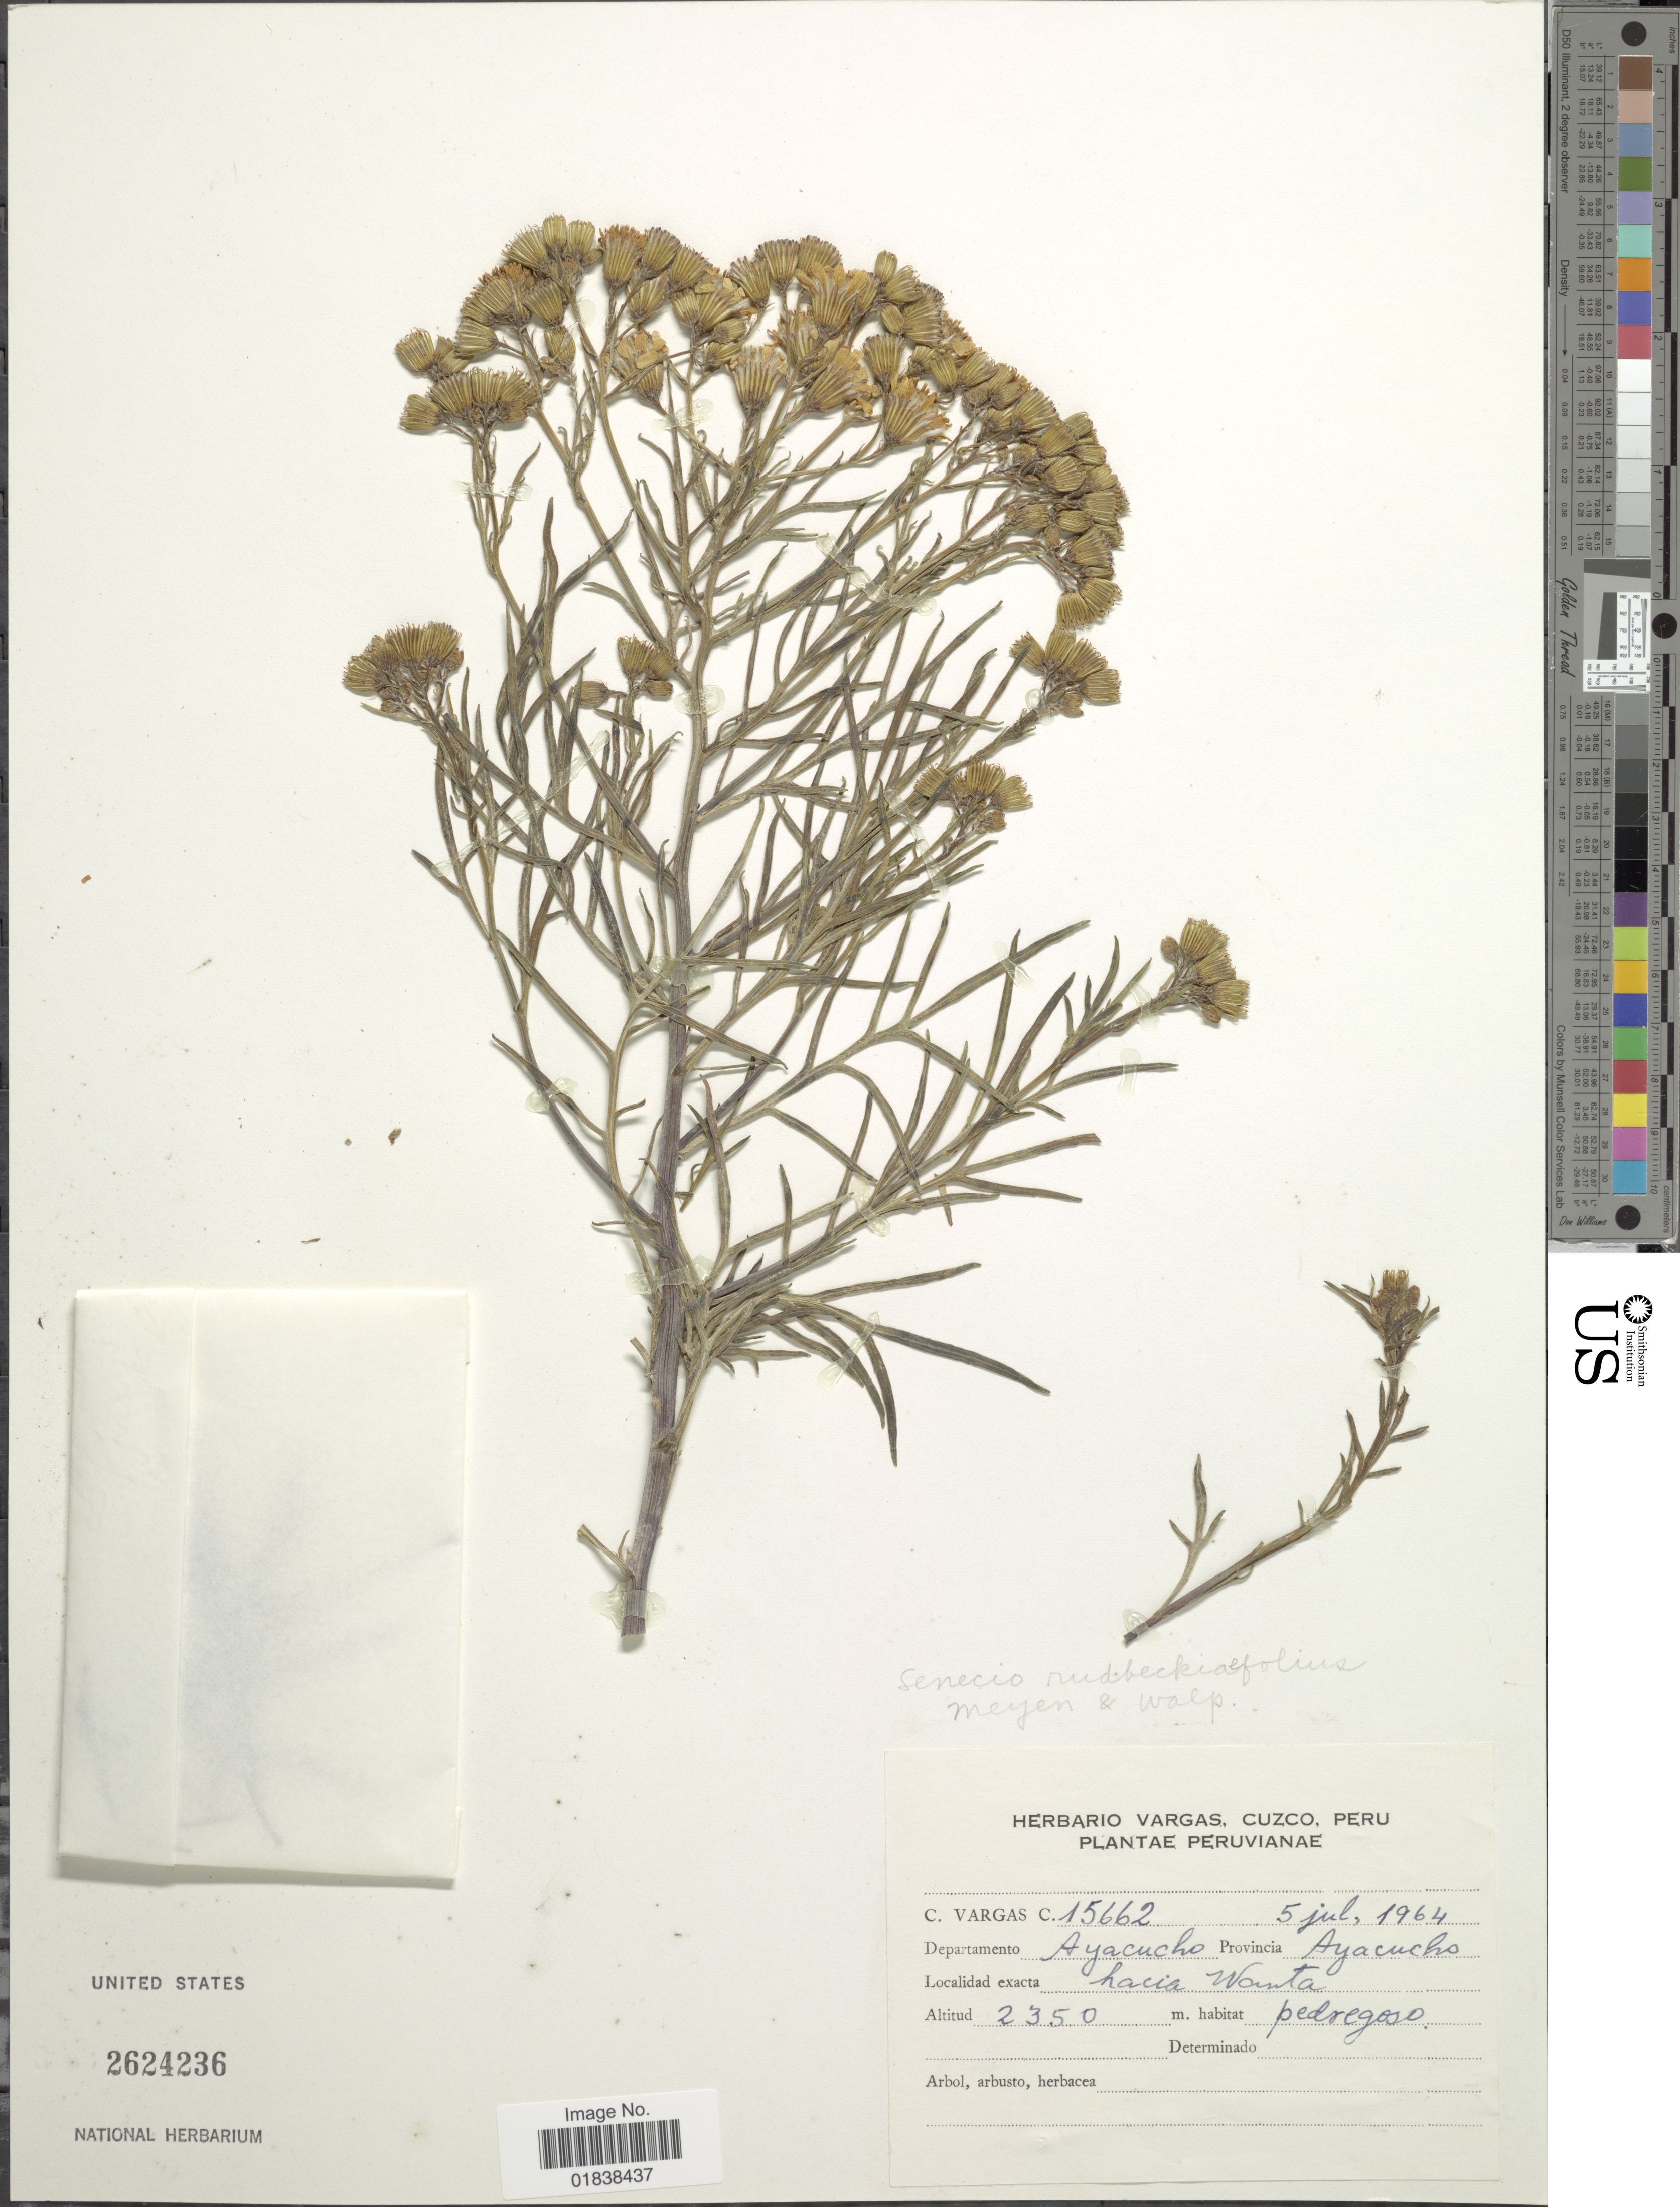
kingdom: Plantae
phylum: Tracheophyta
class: Magnoliopsida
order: Asterales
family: Asteraceae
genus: Senecio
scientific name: Senecio rudbeckiifolius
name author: Meyen & Walp.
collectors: C. Vargas Calderón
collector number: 15662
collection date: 1964-07-05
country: Peru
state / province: Ayacucho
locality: Provincia Ayacucho, hacia Wanta (Huanta)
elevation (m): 2350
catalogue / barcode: US 2624236